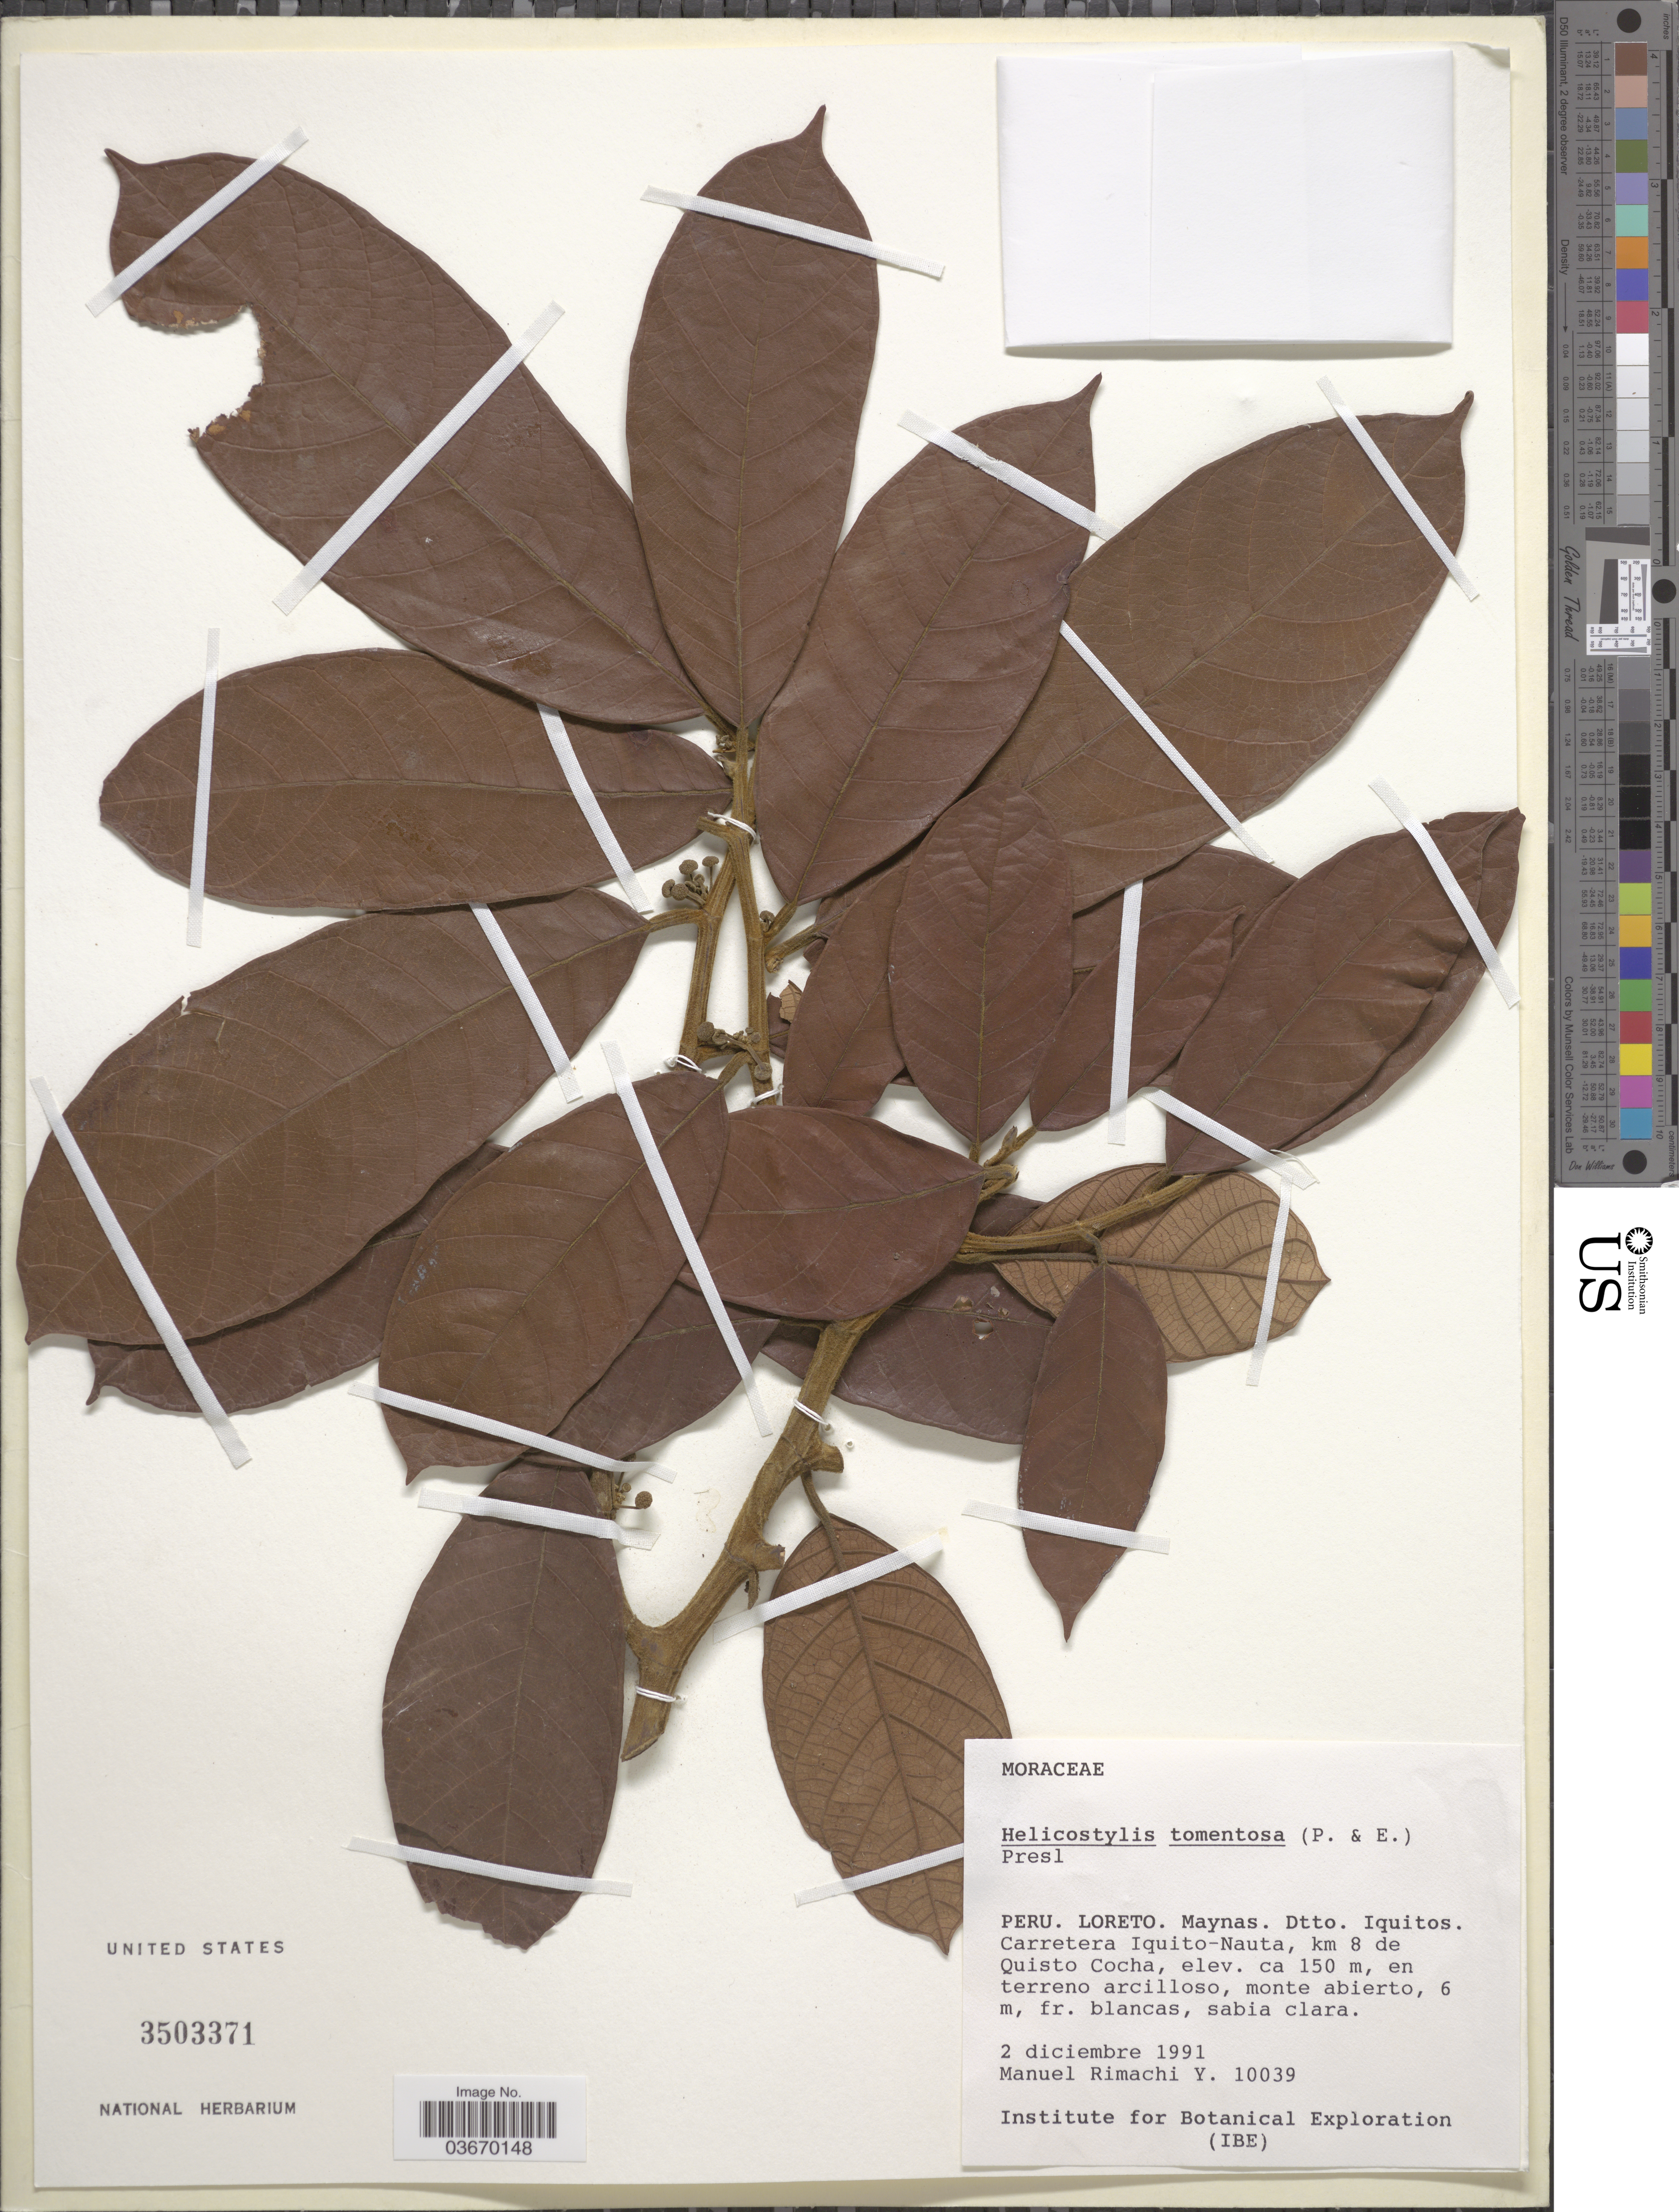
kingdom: Plantae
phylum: Tracheophyta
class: Magnoliopsida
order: Rosales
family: Moraceae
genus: Helicostylis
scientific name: Helicostylis tomentosa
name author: (Poepp. & Endl.) Rusby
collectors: M. Rimachi Y.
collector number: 10039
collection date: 1991-12-02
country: Peru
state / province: Loreto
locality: Maynas. Dtto. Iquitos. Carretera Iquito-Nauta, km 8 de Quisto Cocha.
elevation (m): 150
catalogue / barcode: US 3503371